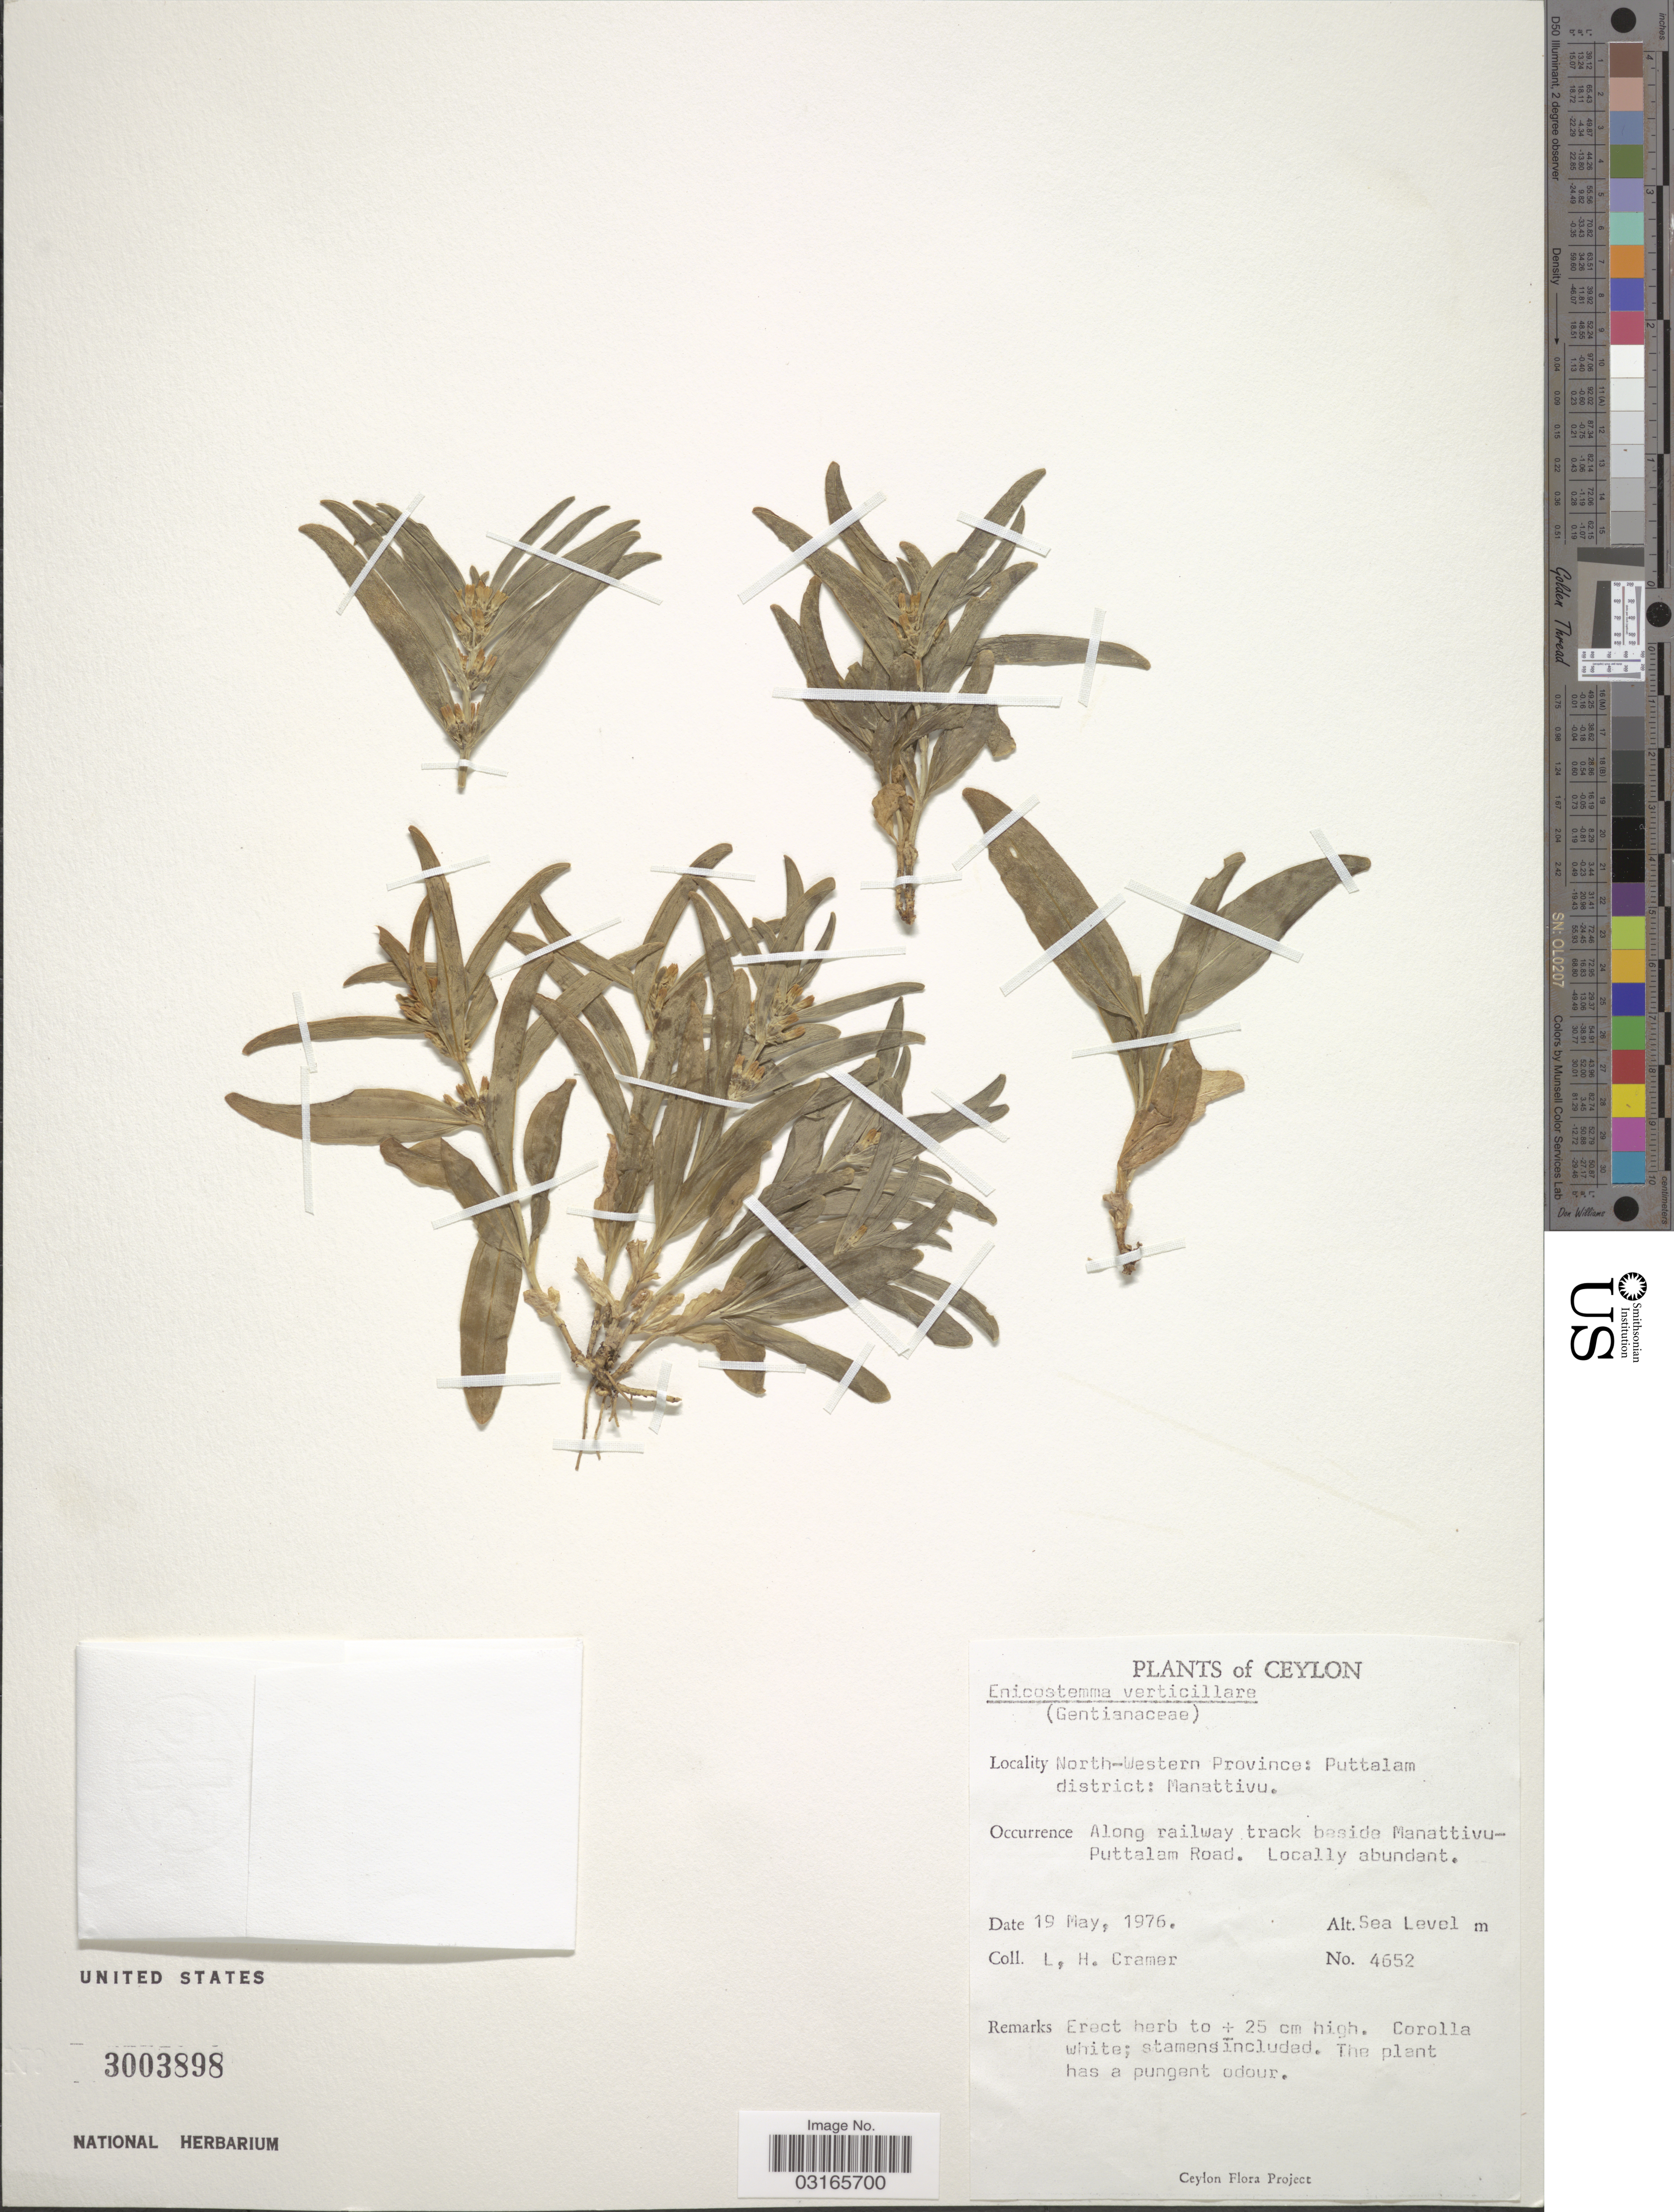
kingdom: Plantae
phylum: Tracheophyta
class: Magnoliopsida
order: Gentianales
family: Gentianaceae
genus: Enicostema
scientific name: Enicostema verticillare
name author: (Retz.) Baill.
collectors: L. H. Cramer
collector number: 4652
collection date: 1976-05-19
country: Sri Lanka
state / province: North Western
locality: Ceylon. North-Western Province: Puttalam district: Manattivu.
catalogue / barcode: US 3003898